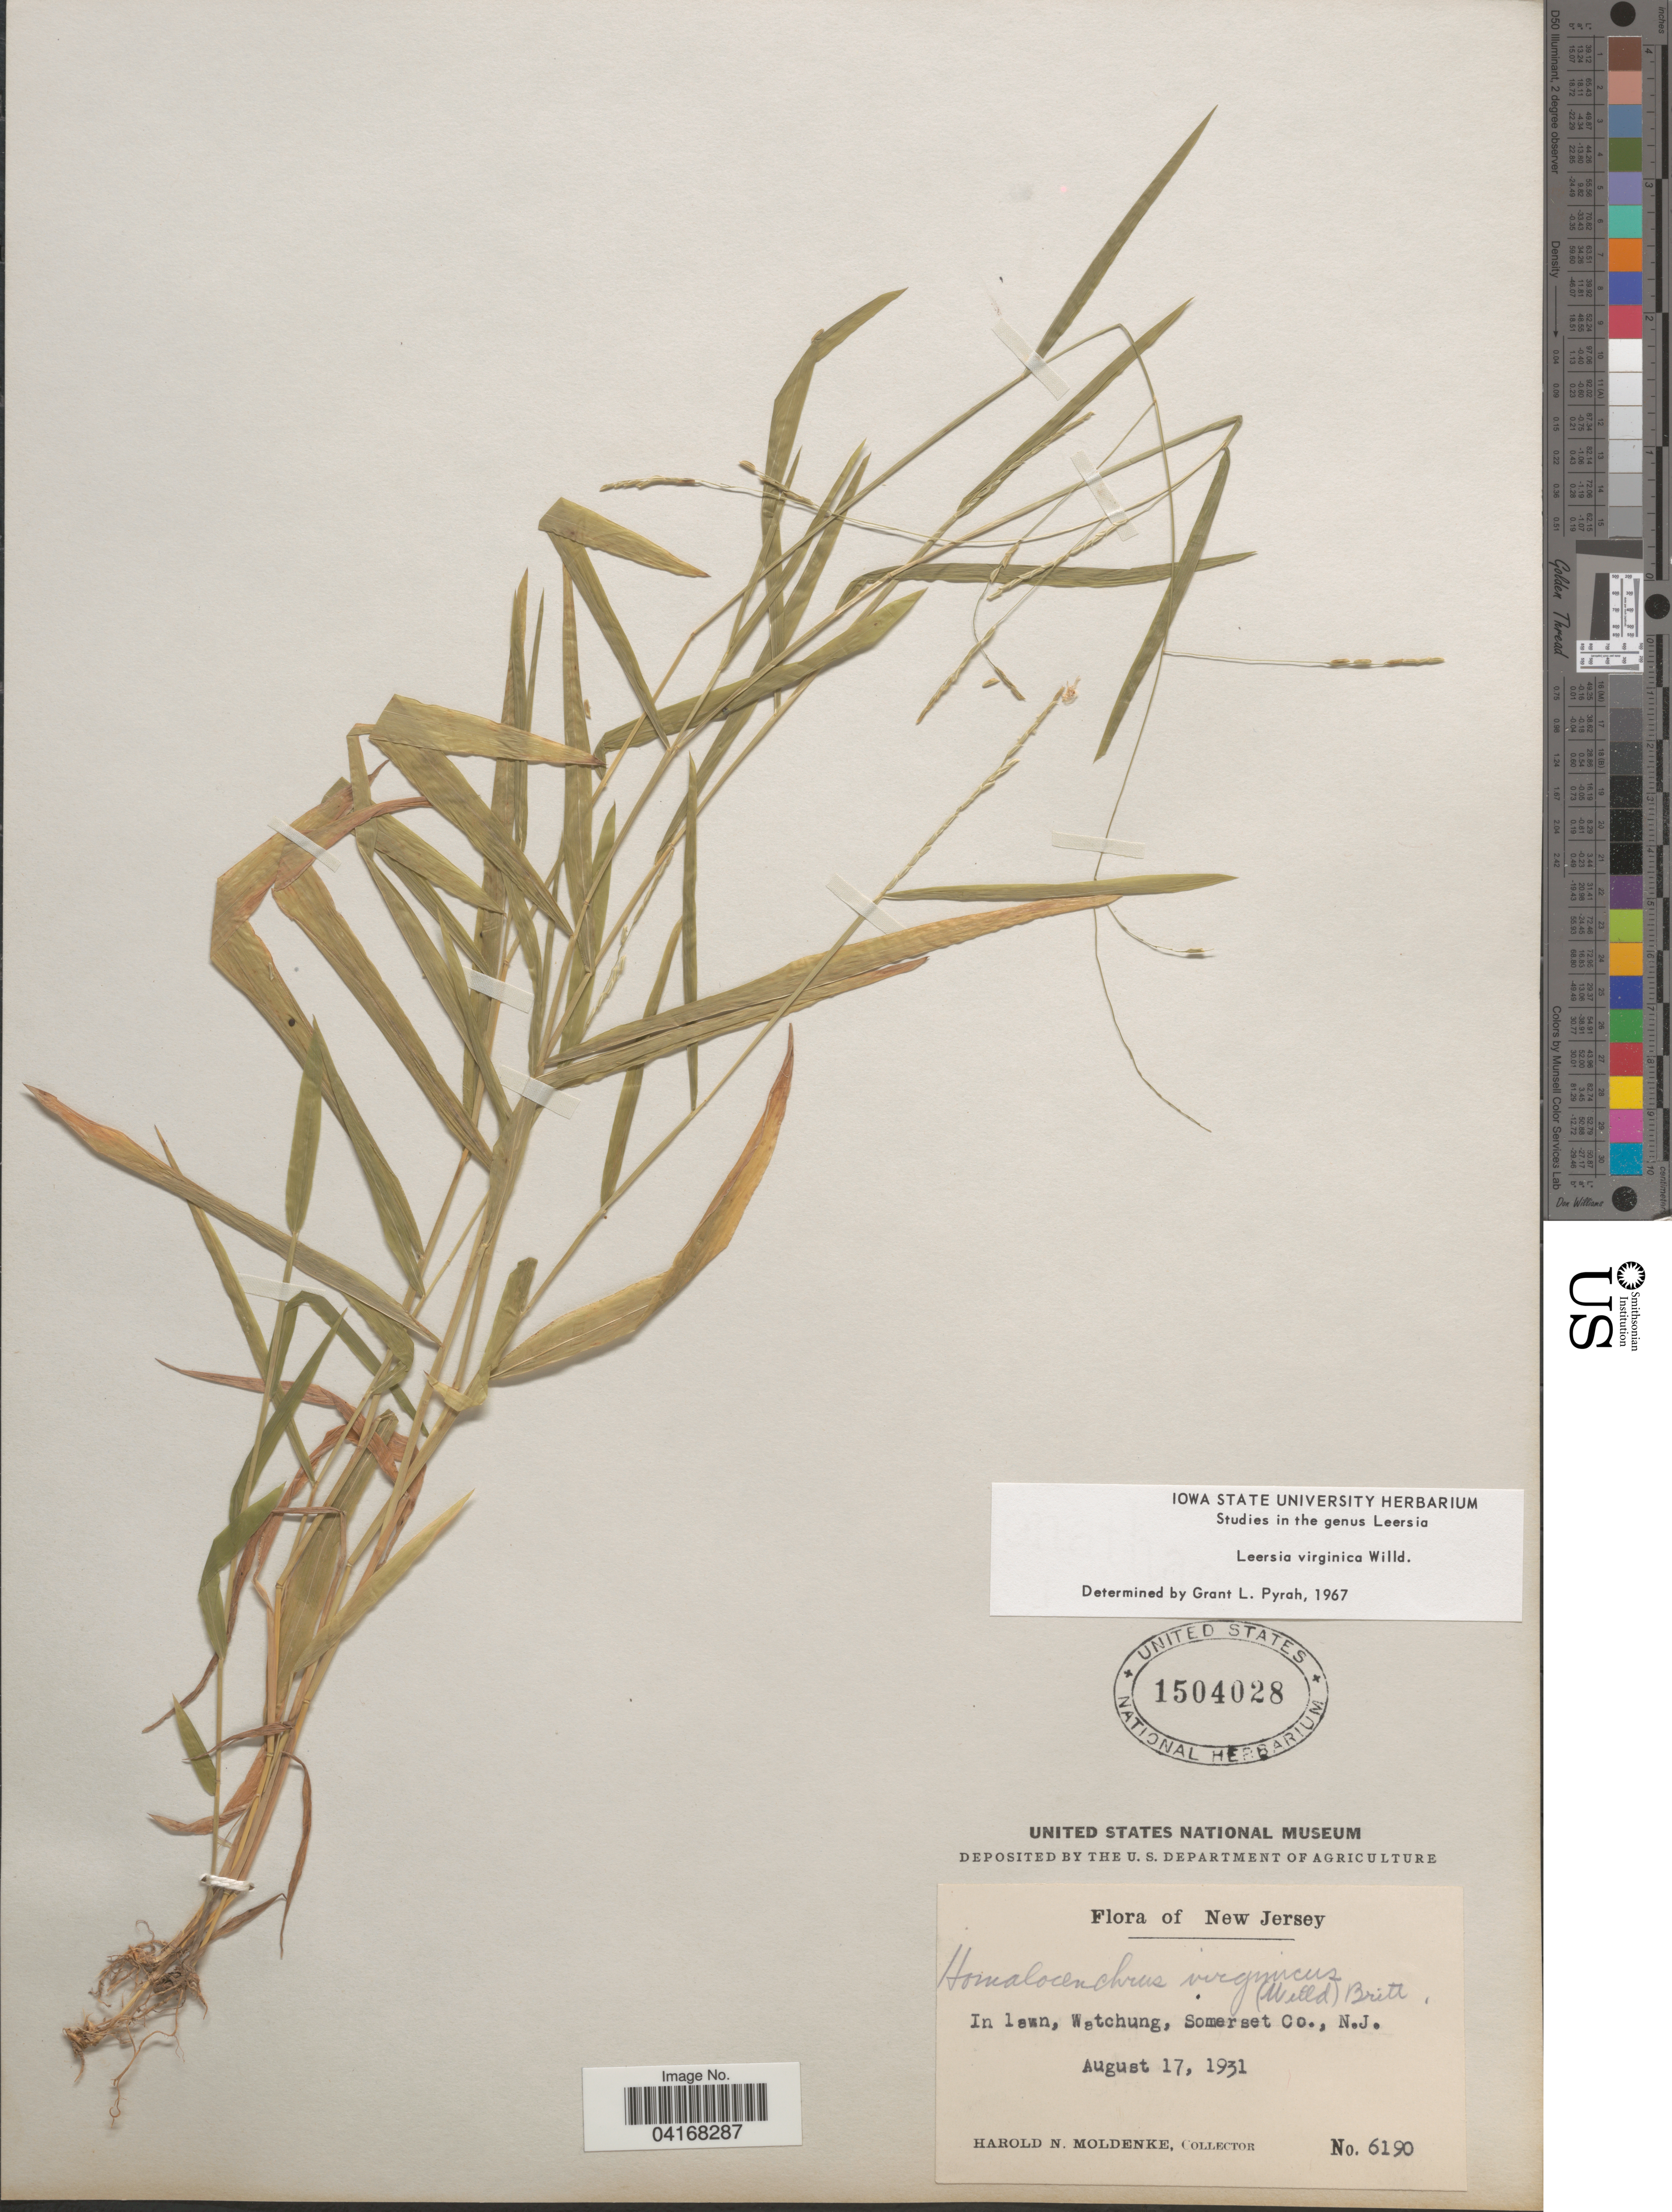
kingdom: Plantae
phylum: Tracheophyta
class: Liliopsida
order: Poales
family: Poaceae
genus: Leersia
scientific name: Leersia virginica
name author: Willd.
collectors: H. N. Moldenke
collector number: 6190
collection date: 1931-08-17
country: United States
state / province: New Jersey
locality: In lawn, Watchung, Somerset Co.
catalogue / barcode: US 1504028